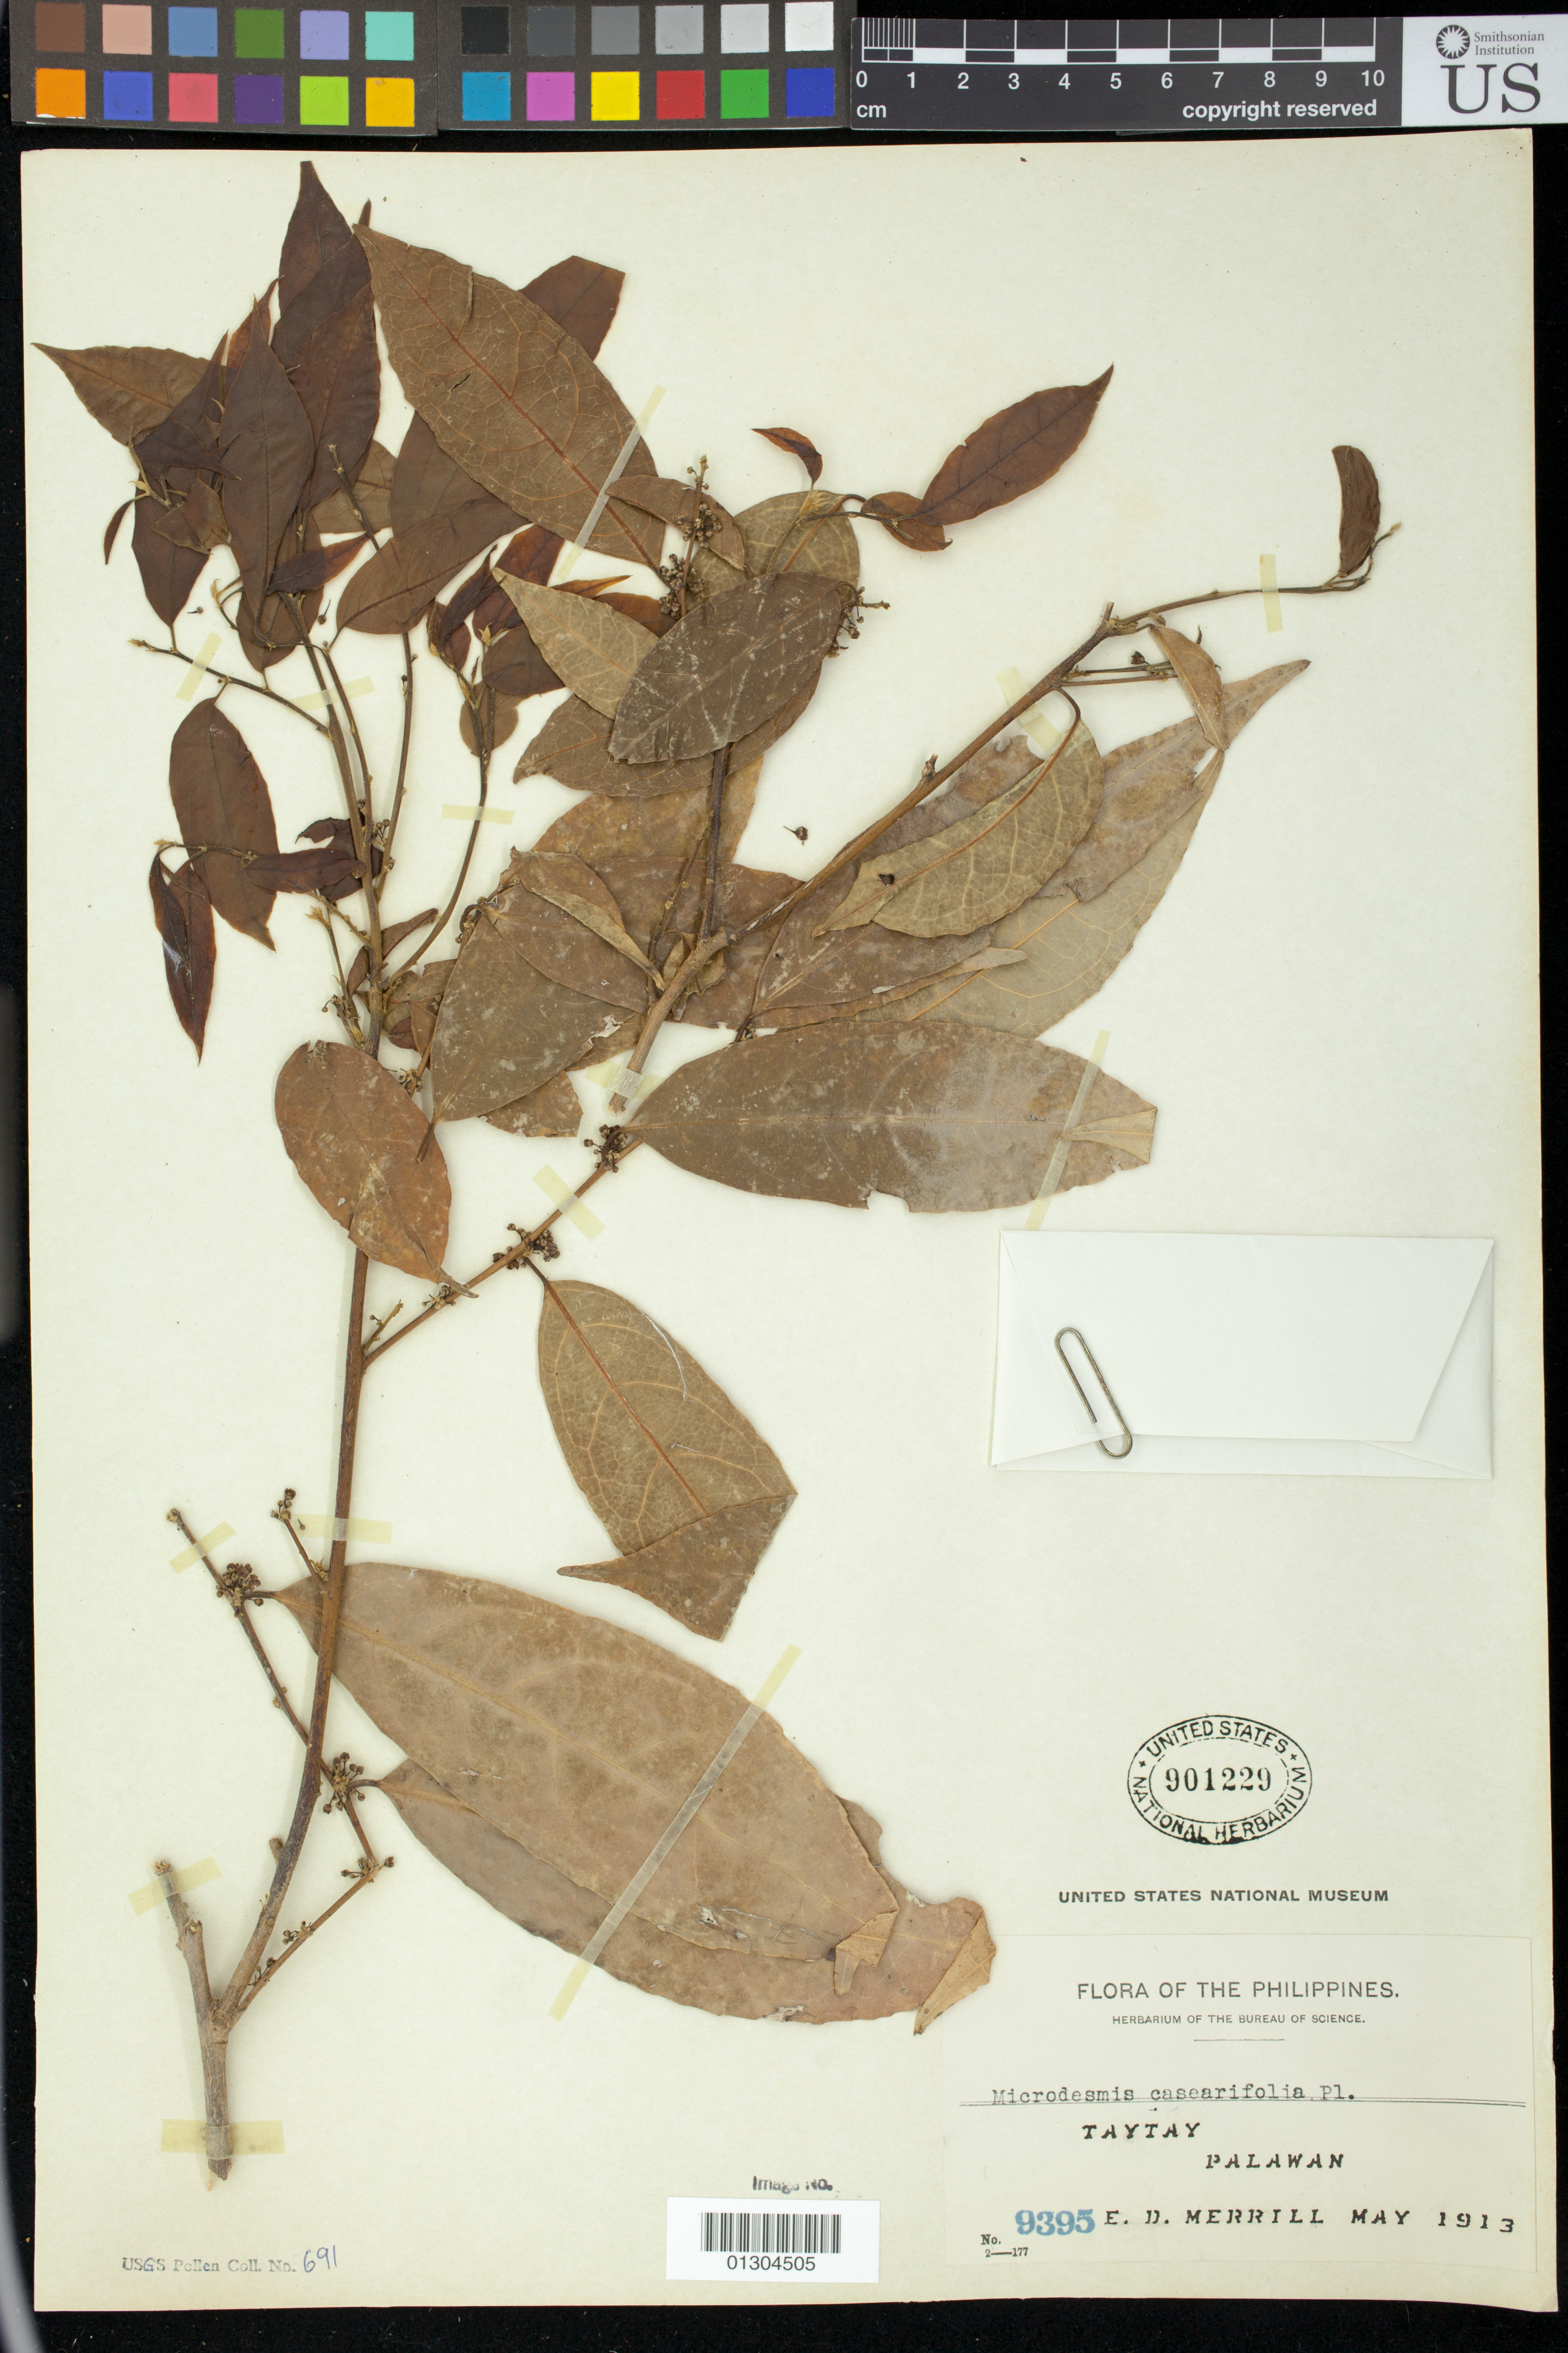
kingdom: Plantae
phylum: Tracheophyta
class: Magnoliopsida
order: Malpighiales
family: Pandaceae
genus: Microdesmis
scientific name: Microdesmis casearifolia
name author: Planch. & Hook.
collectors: E. D. Merrill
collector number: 9395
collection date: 1913-05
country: Philippines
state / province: Mimaropa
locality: Taytay, Palawan.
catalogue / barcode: US 901229